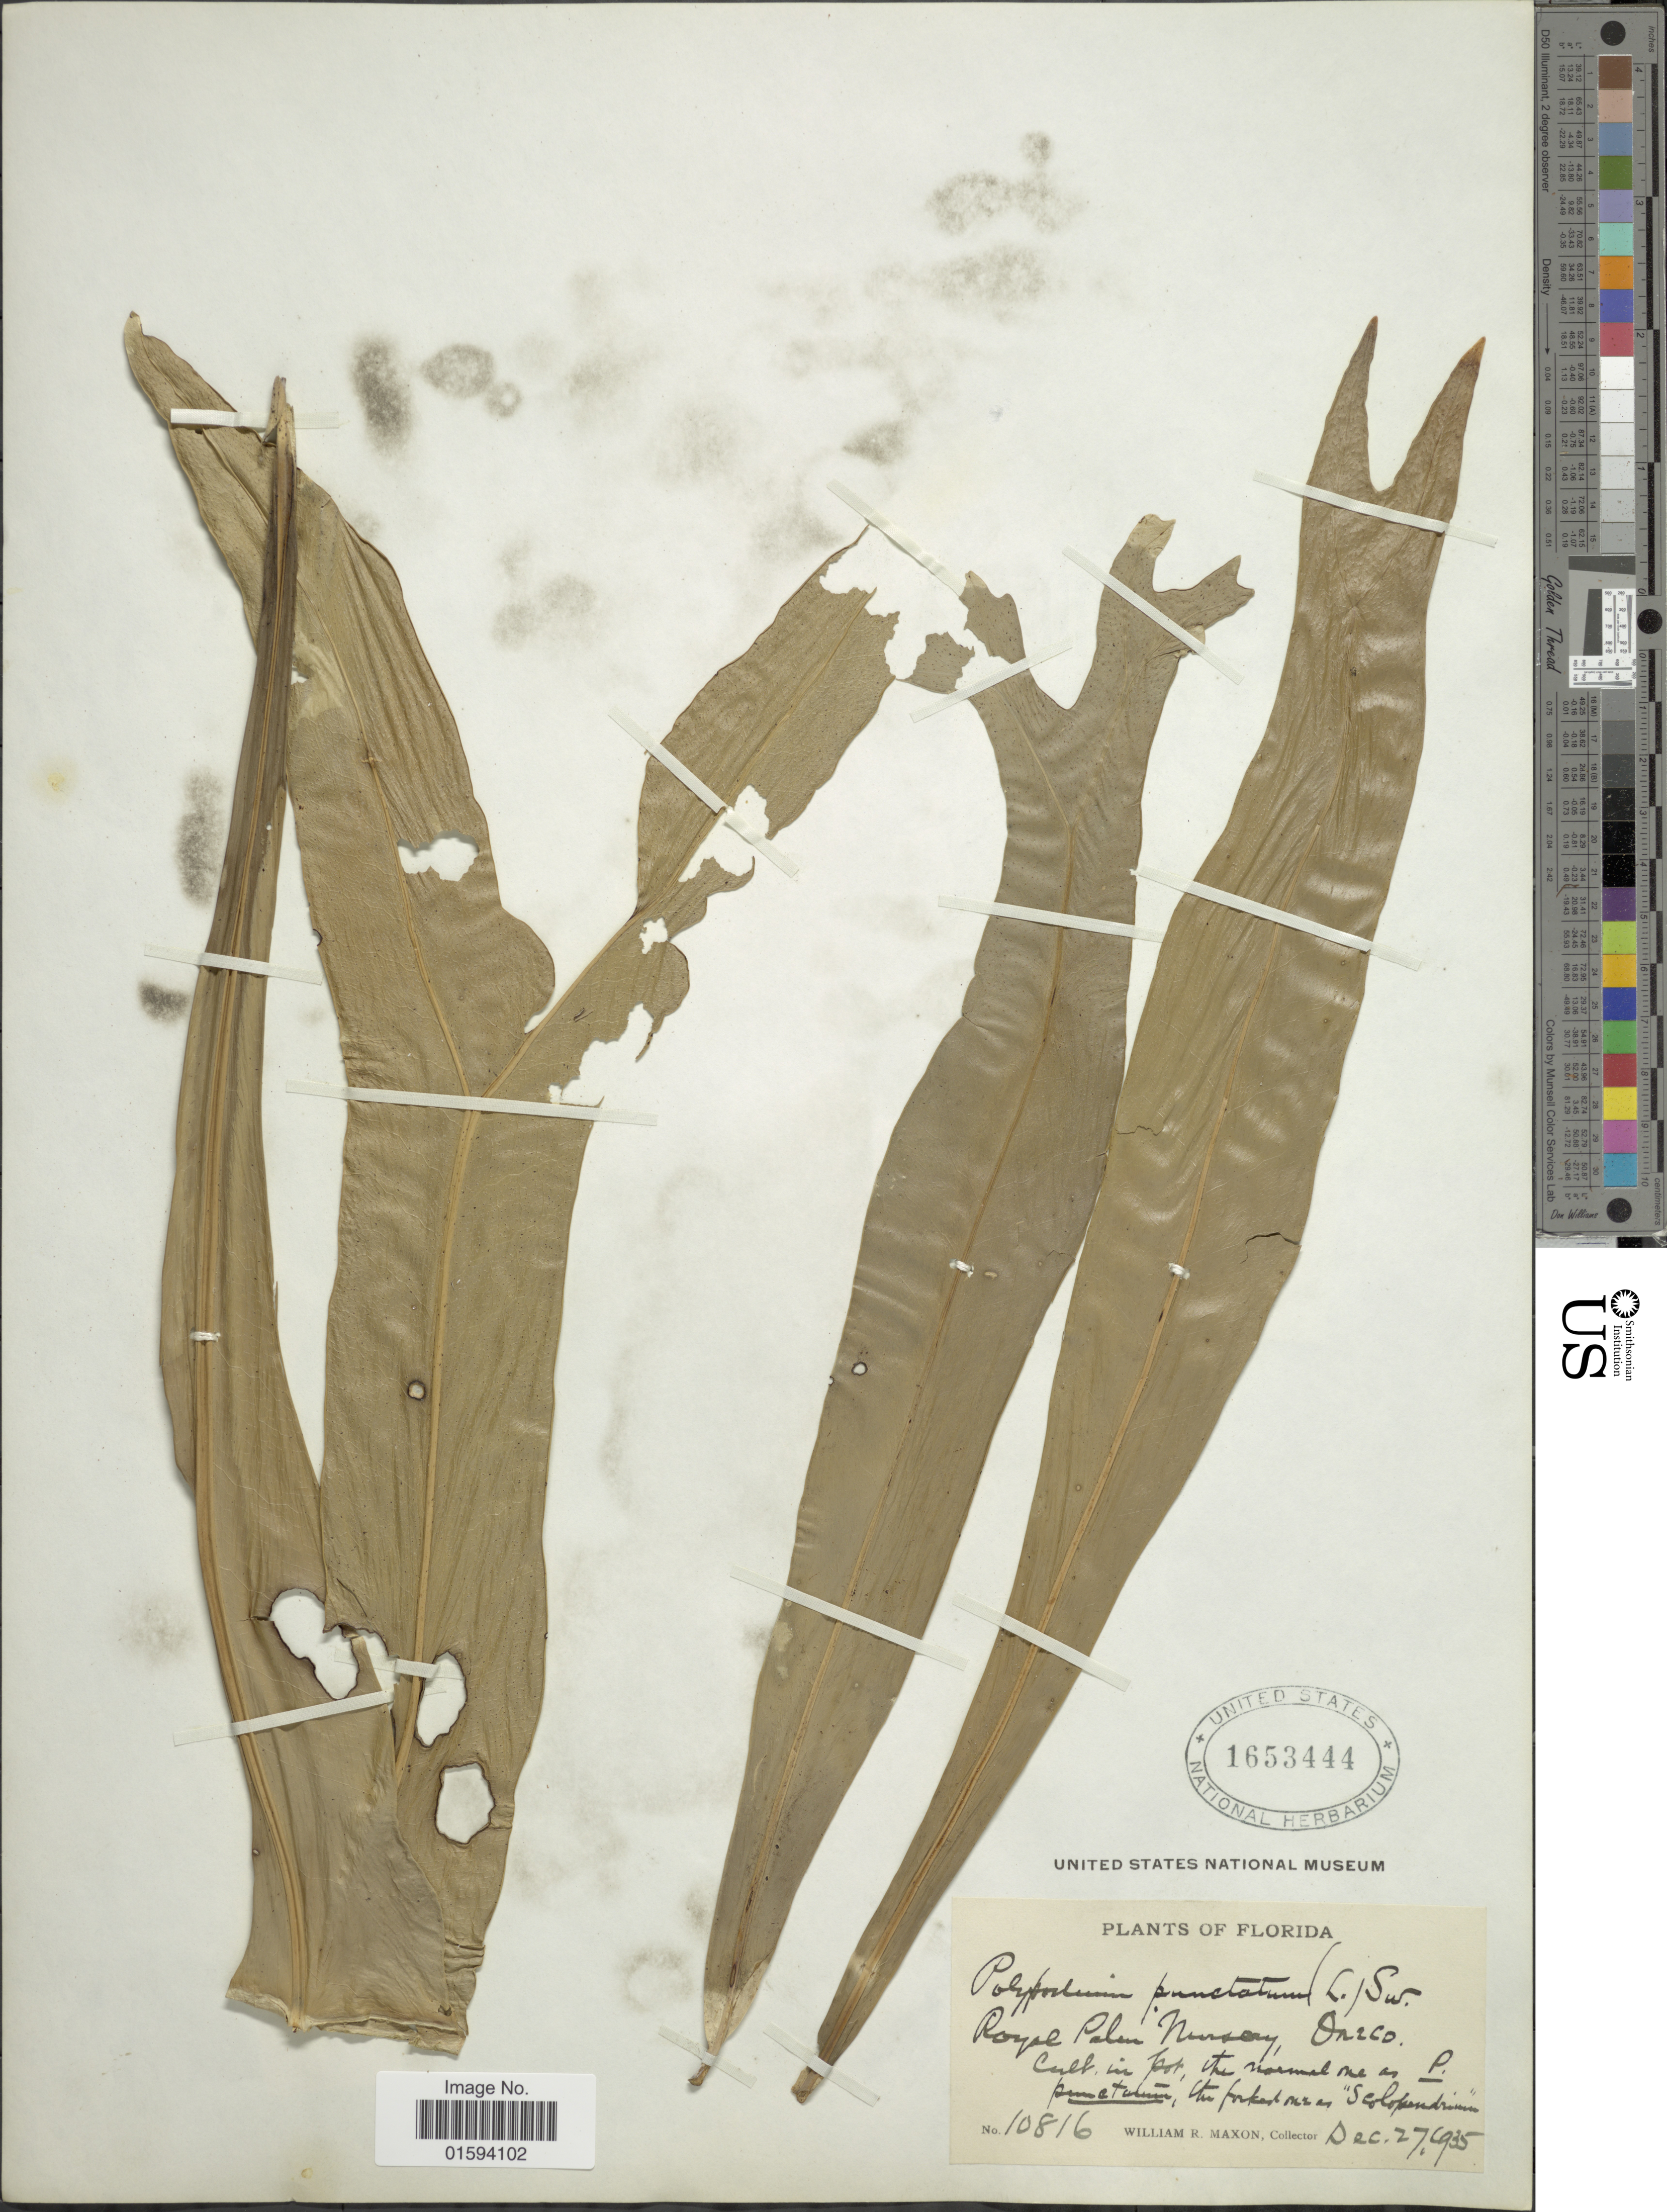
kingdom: Plantae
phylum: Tracheophyta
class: Polypodiopsida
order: Polypodiales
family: Polypodiaceae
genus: Polypodium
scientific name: Polypodium polycarpon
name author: Cav. ex Sw.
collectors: W. R. Maxon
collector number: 10816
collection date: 1935-12-27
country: United States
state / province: Florida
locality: Royal Palms Nursery, Oneco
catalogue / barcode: US 1653444